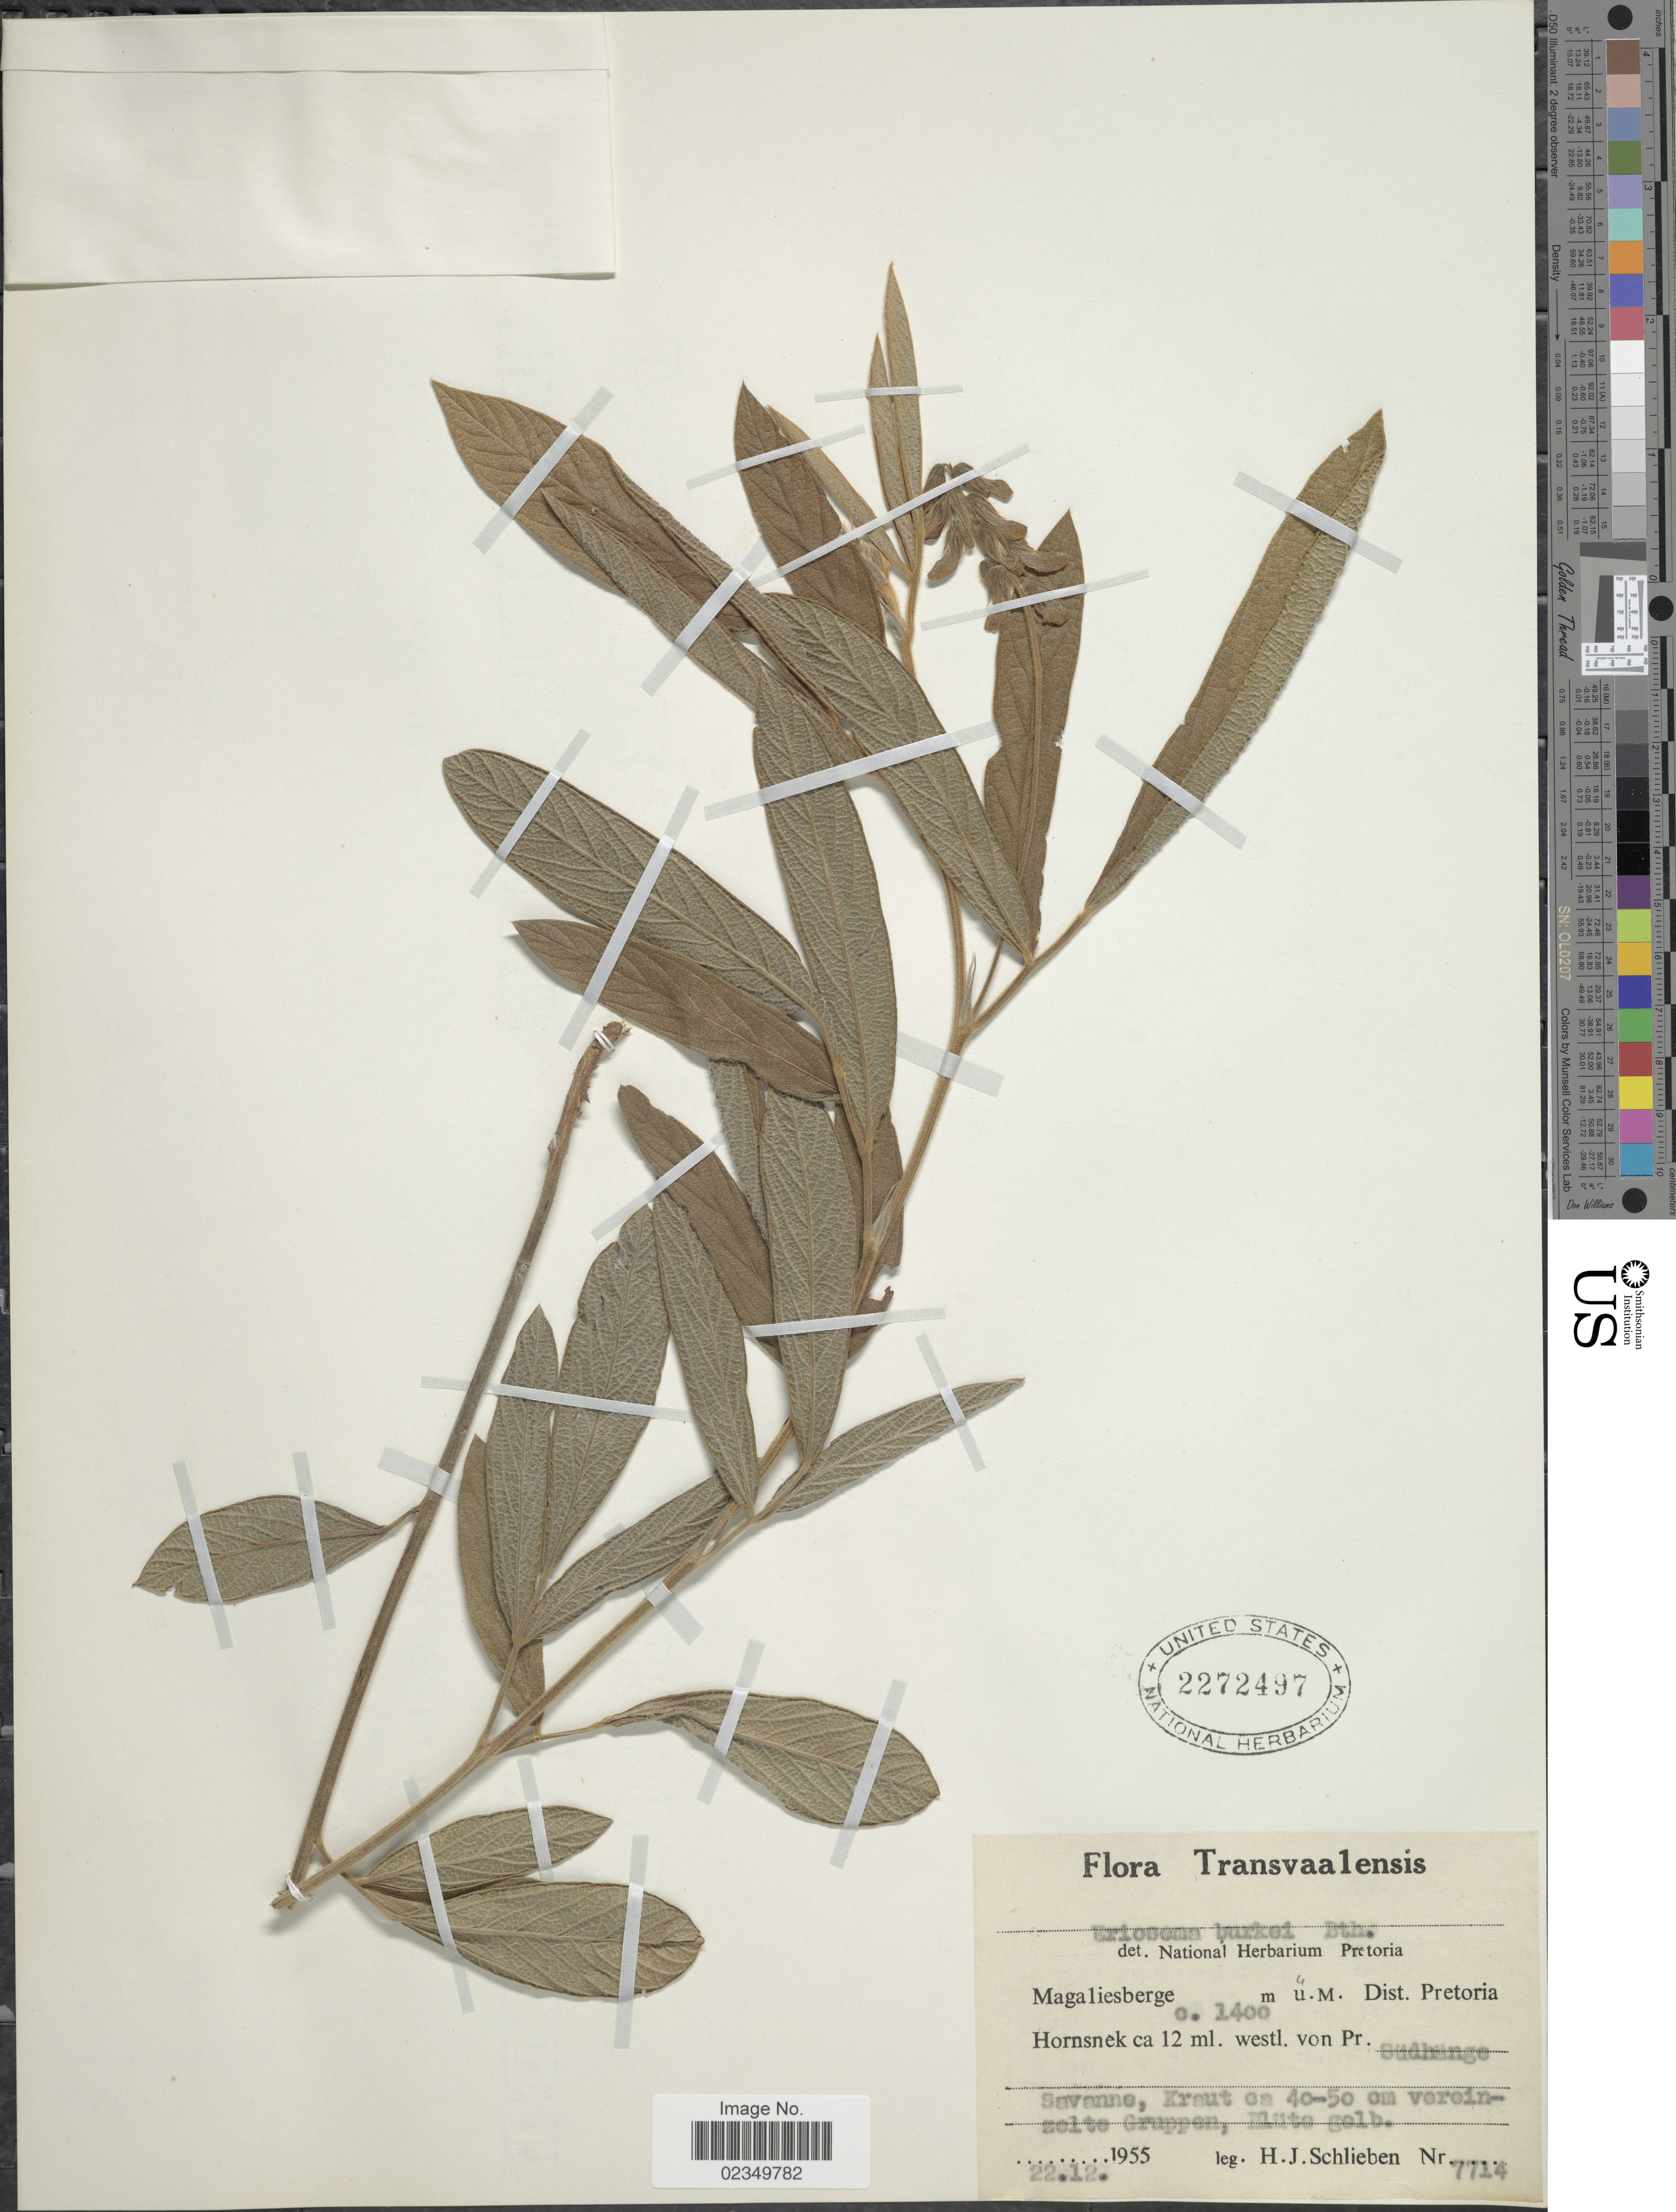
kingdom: Plantae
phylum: Tracheophyta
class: Magnoliopsida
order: Fabales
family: Fabaceae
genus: Eriosema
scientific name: Eriosema burkei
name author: Harv.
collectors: H. J. Schlieben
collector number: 7714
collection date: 1955-12-22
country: South Africa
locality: Transvaalensis, Magaliesberge, Dist. Pretoria Hornsnek ca 12 ml. westl. von Pr. Sudhange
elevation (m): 1400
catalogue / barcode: US 2272497